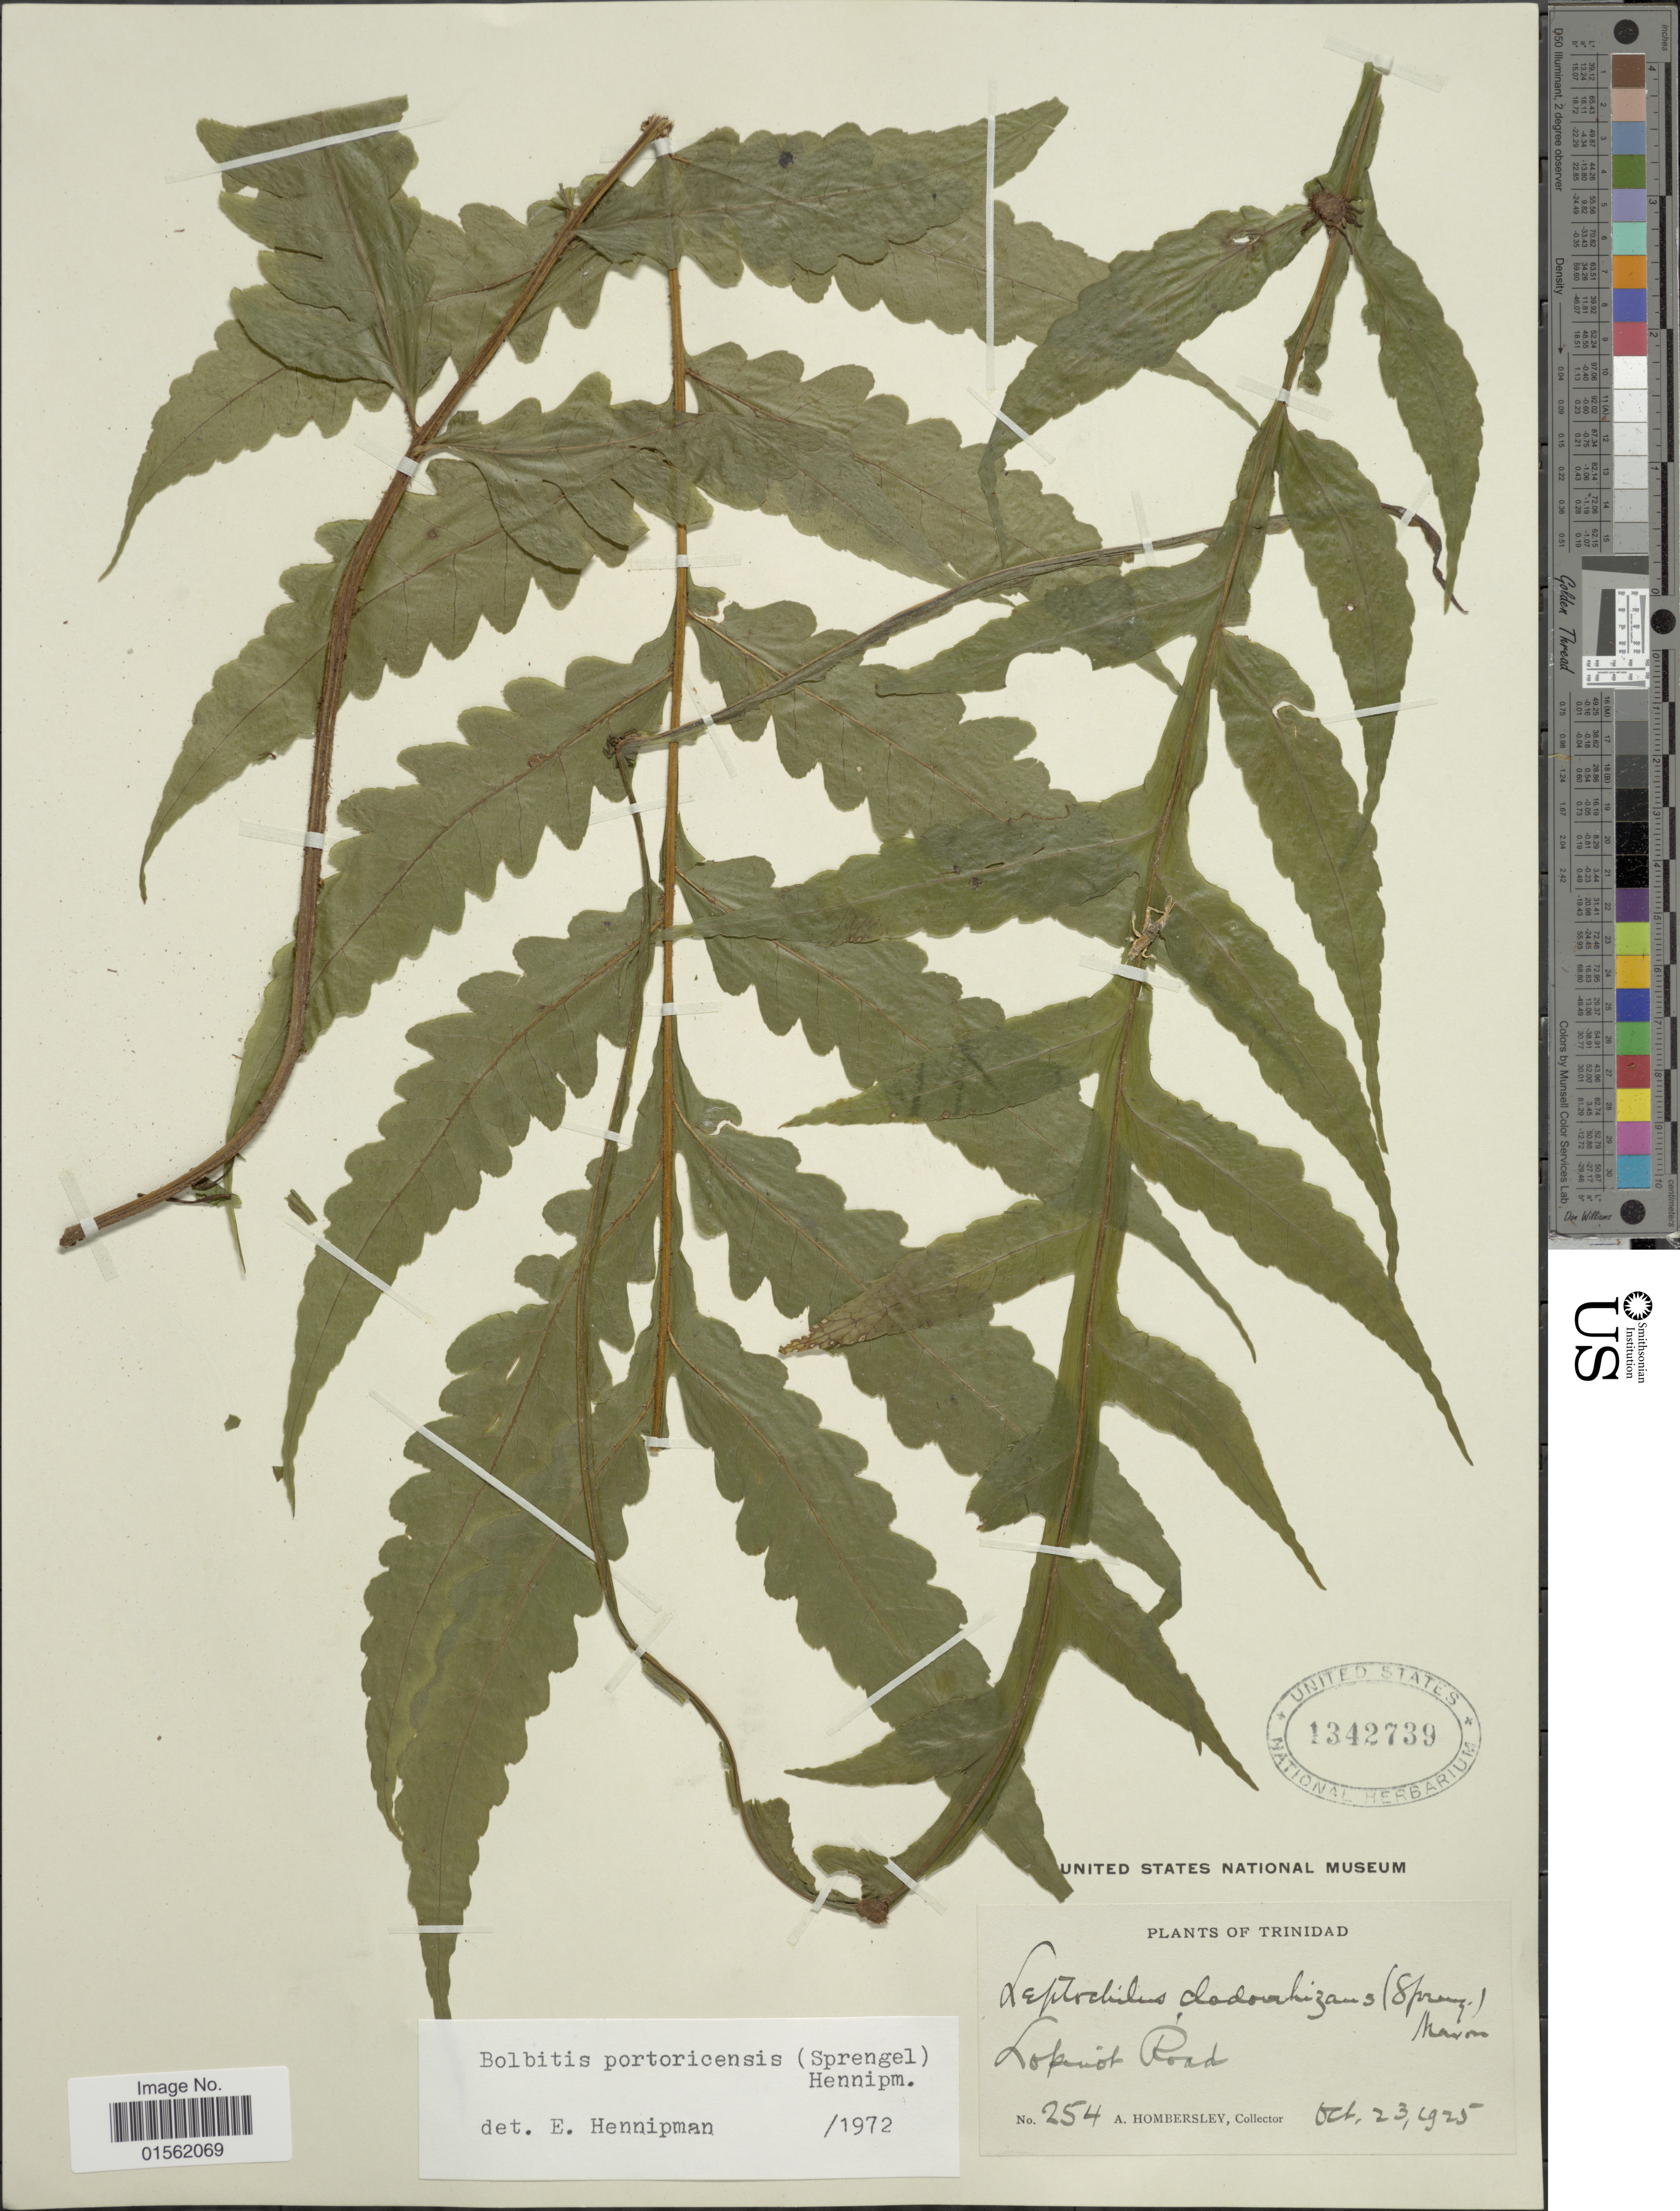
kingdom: Plantae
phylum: Tracheophyta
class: Polypodiopsida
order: Polypodiales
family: Dryopteridaceae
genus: Bolbitis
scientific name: Bolbitis portoricensis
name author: (Spreng.) Hennipman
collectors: A. Hombersley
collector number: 254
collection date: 1925-10-23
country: Trinidad and Tobago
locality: Trinidad. Lopinot Road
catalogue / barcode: US 1342739